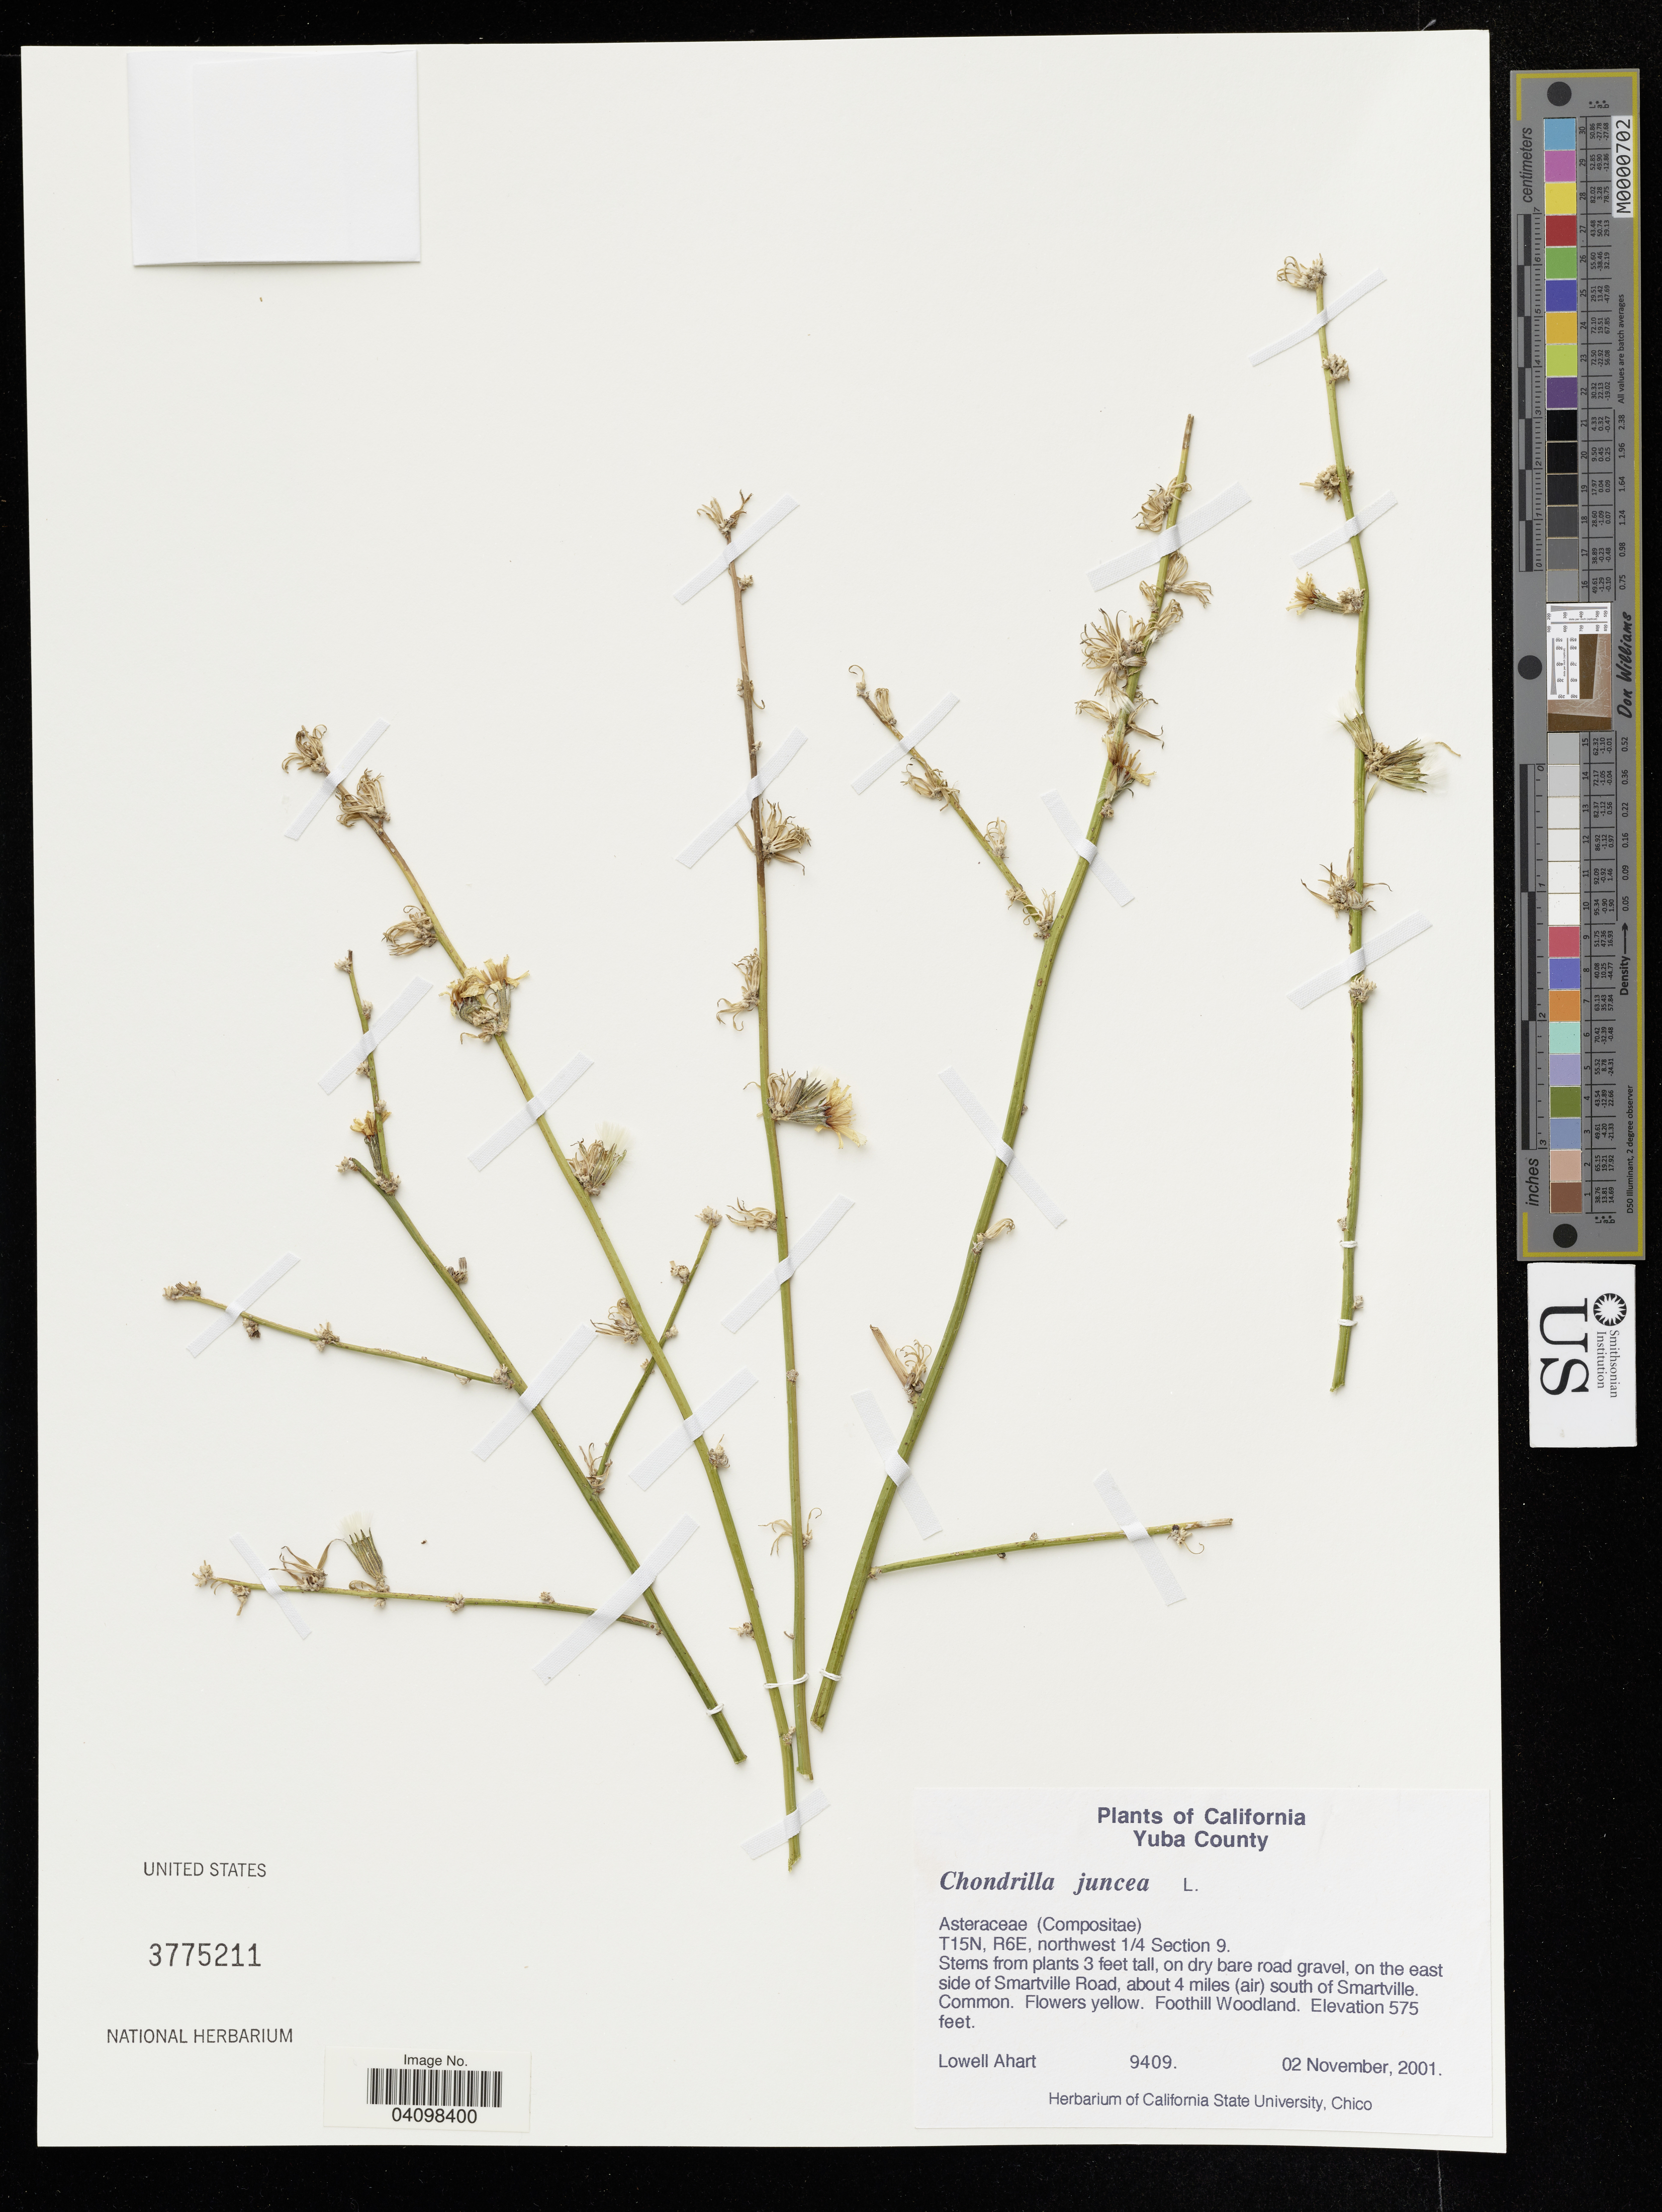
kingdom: Plantae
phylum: Tracheophyta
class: Magnoliopsida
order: Asterales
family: Asteraceae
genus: Chondrilla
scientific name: Chondrilla juncea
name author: L.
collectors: L. Ahart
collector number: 9409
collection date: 2001-11-02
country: United States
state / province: California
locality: Yuba County. T15N, R6E, northwest 1/4 Section 9. on the east side of Smartville Road, about 4 miles (air) south of Smartville.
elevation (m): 175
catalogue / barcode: US 3775211